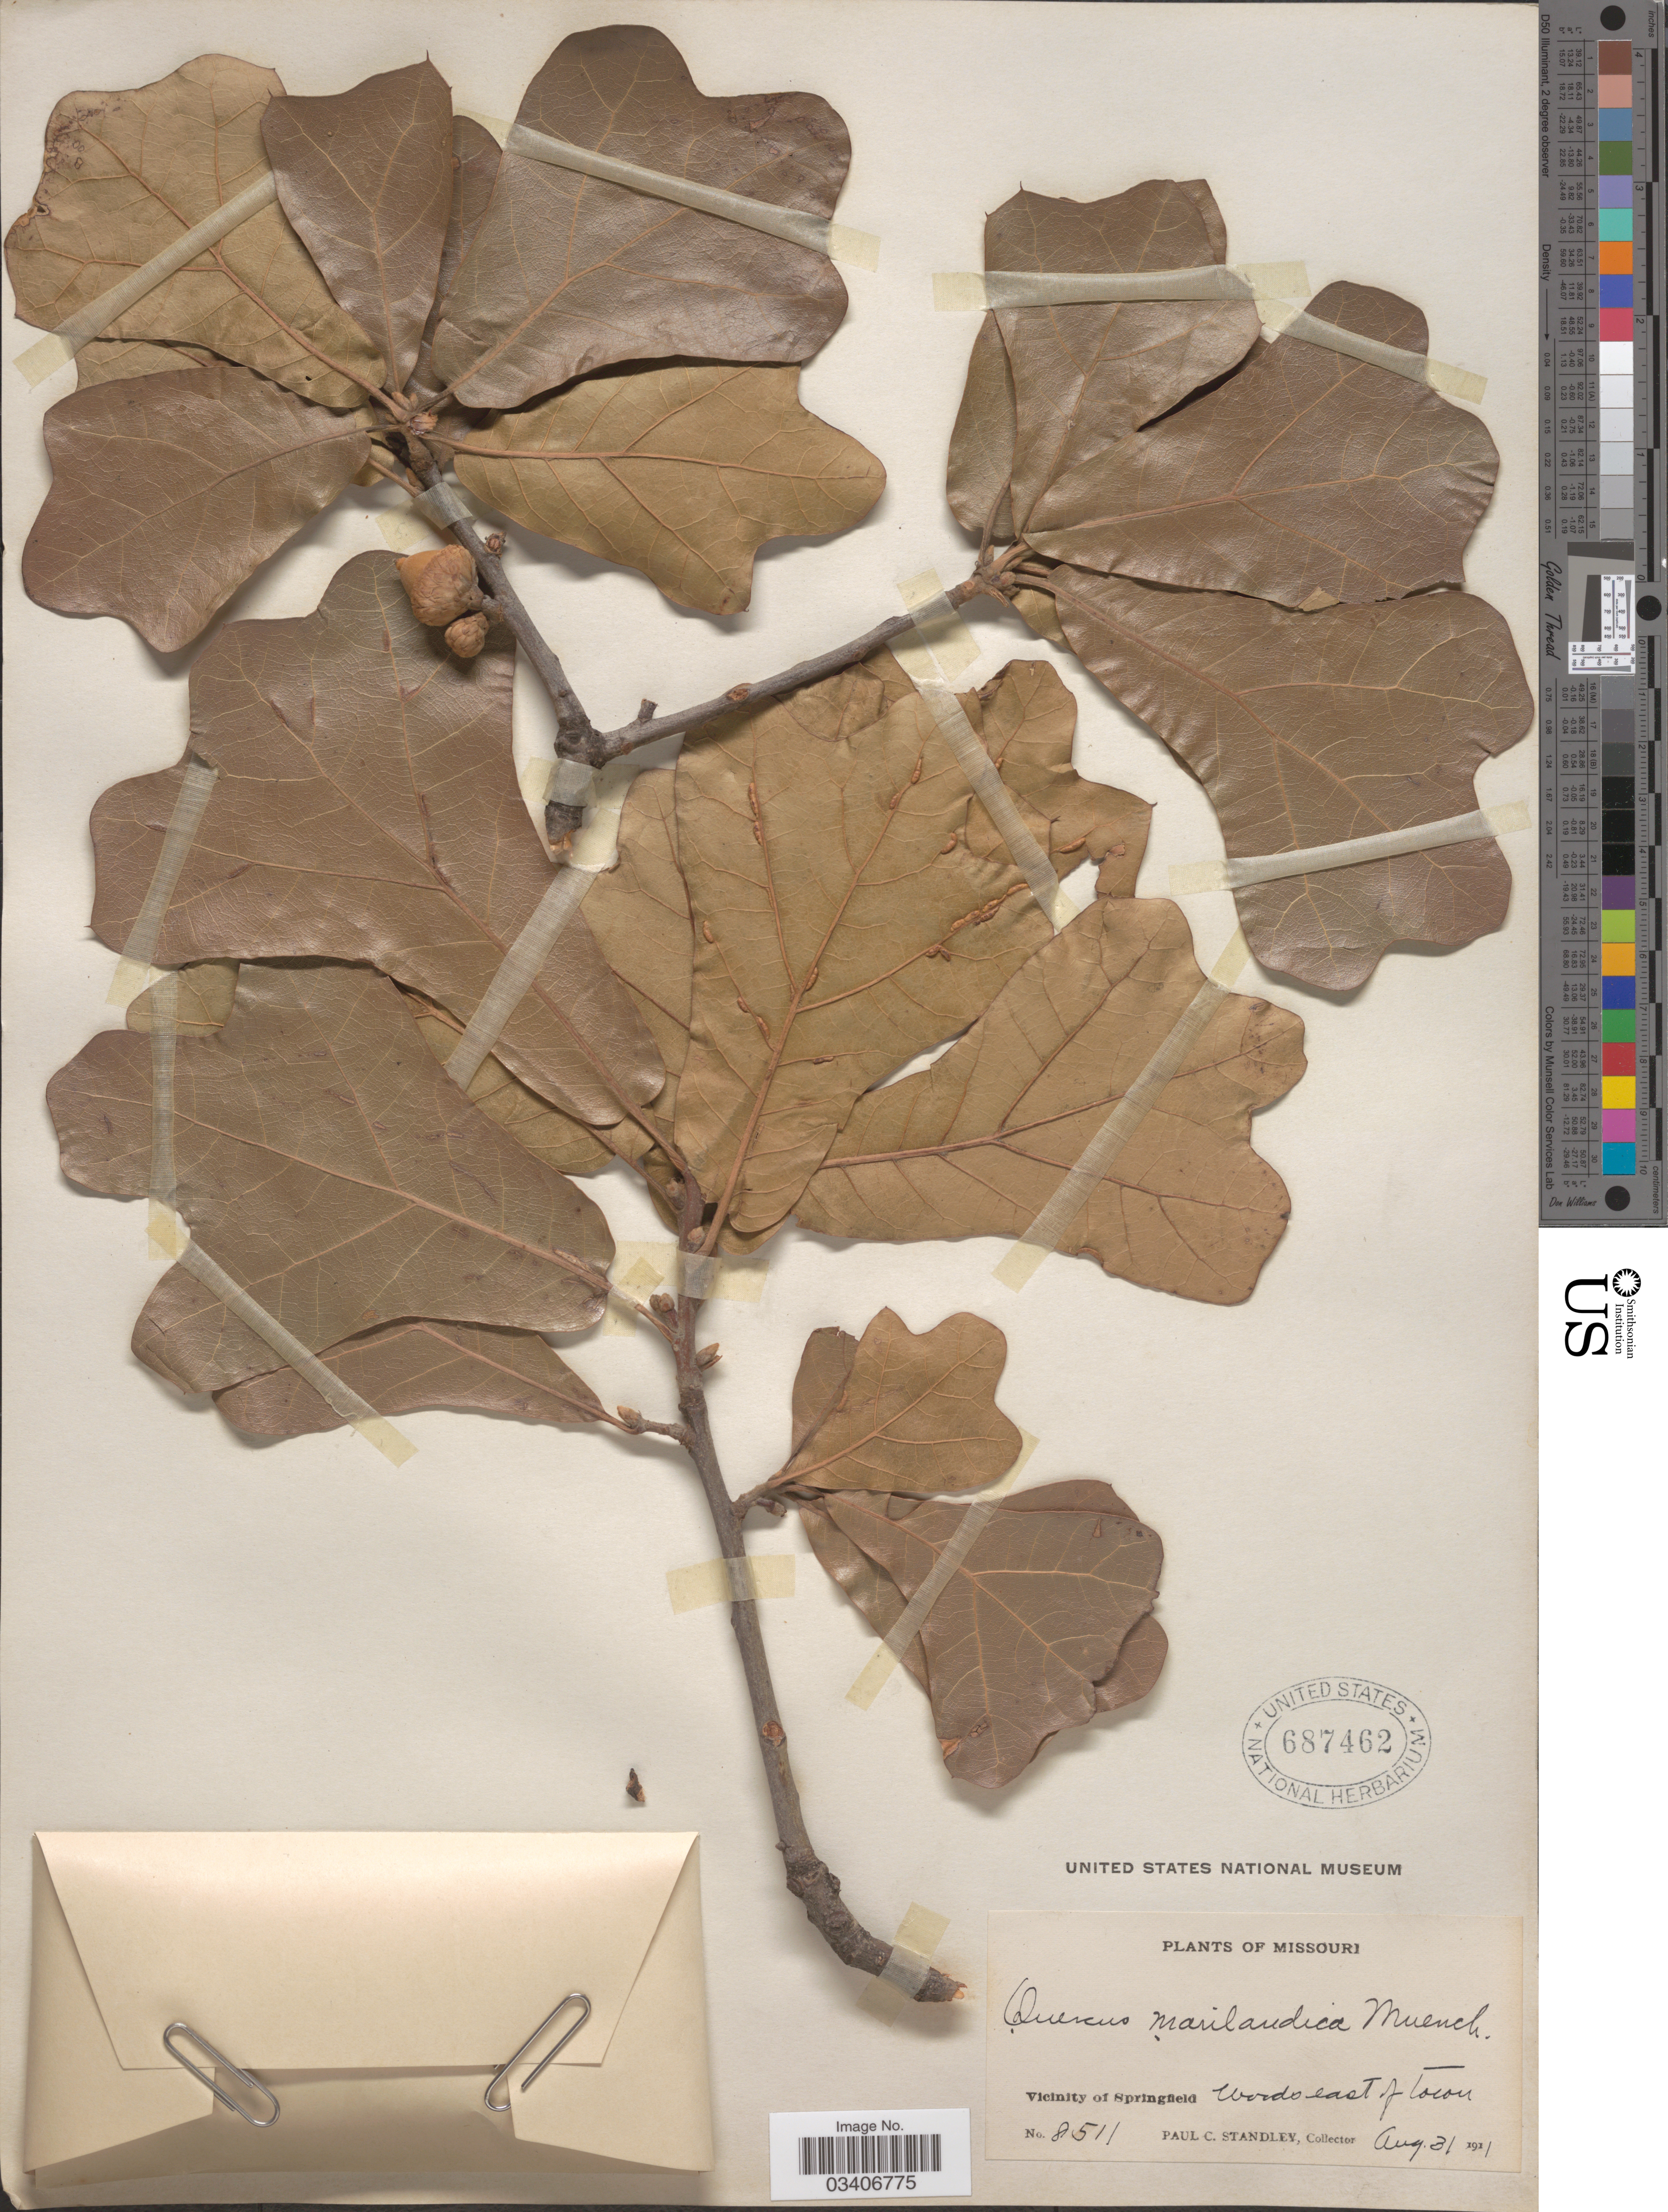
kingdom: Plantae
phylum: Tracheophyta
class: Magnoliopsida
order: Fagales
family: Fagaceae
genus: Quercus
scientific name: Quercus marilandica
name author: (L.) Münchh.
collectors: P. C. Standley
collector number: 8511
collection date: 1911-08-31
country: United States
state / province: Missouri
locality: Vicinity of Springfield Woods east of town.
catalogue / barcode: US 687462